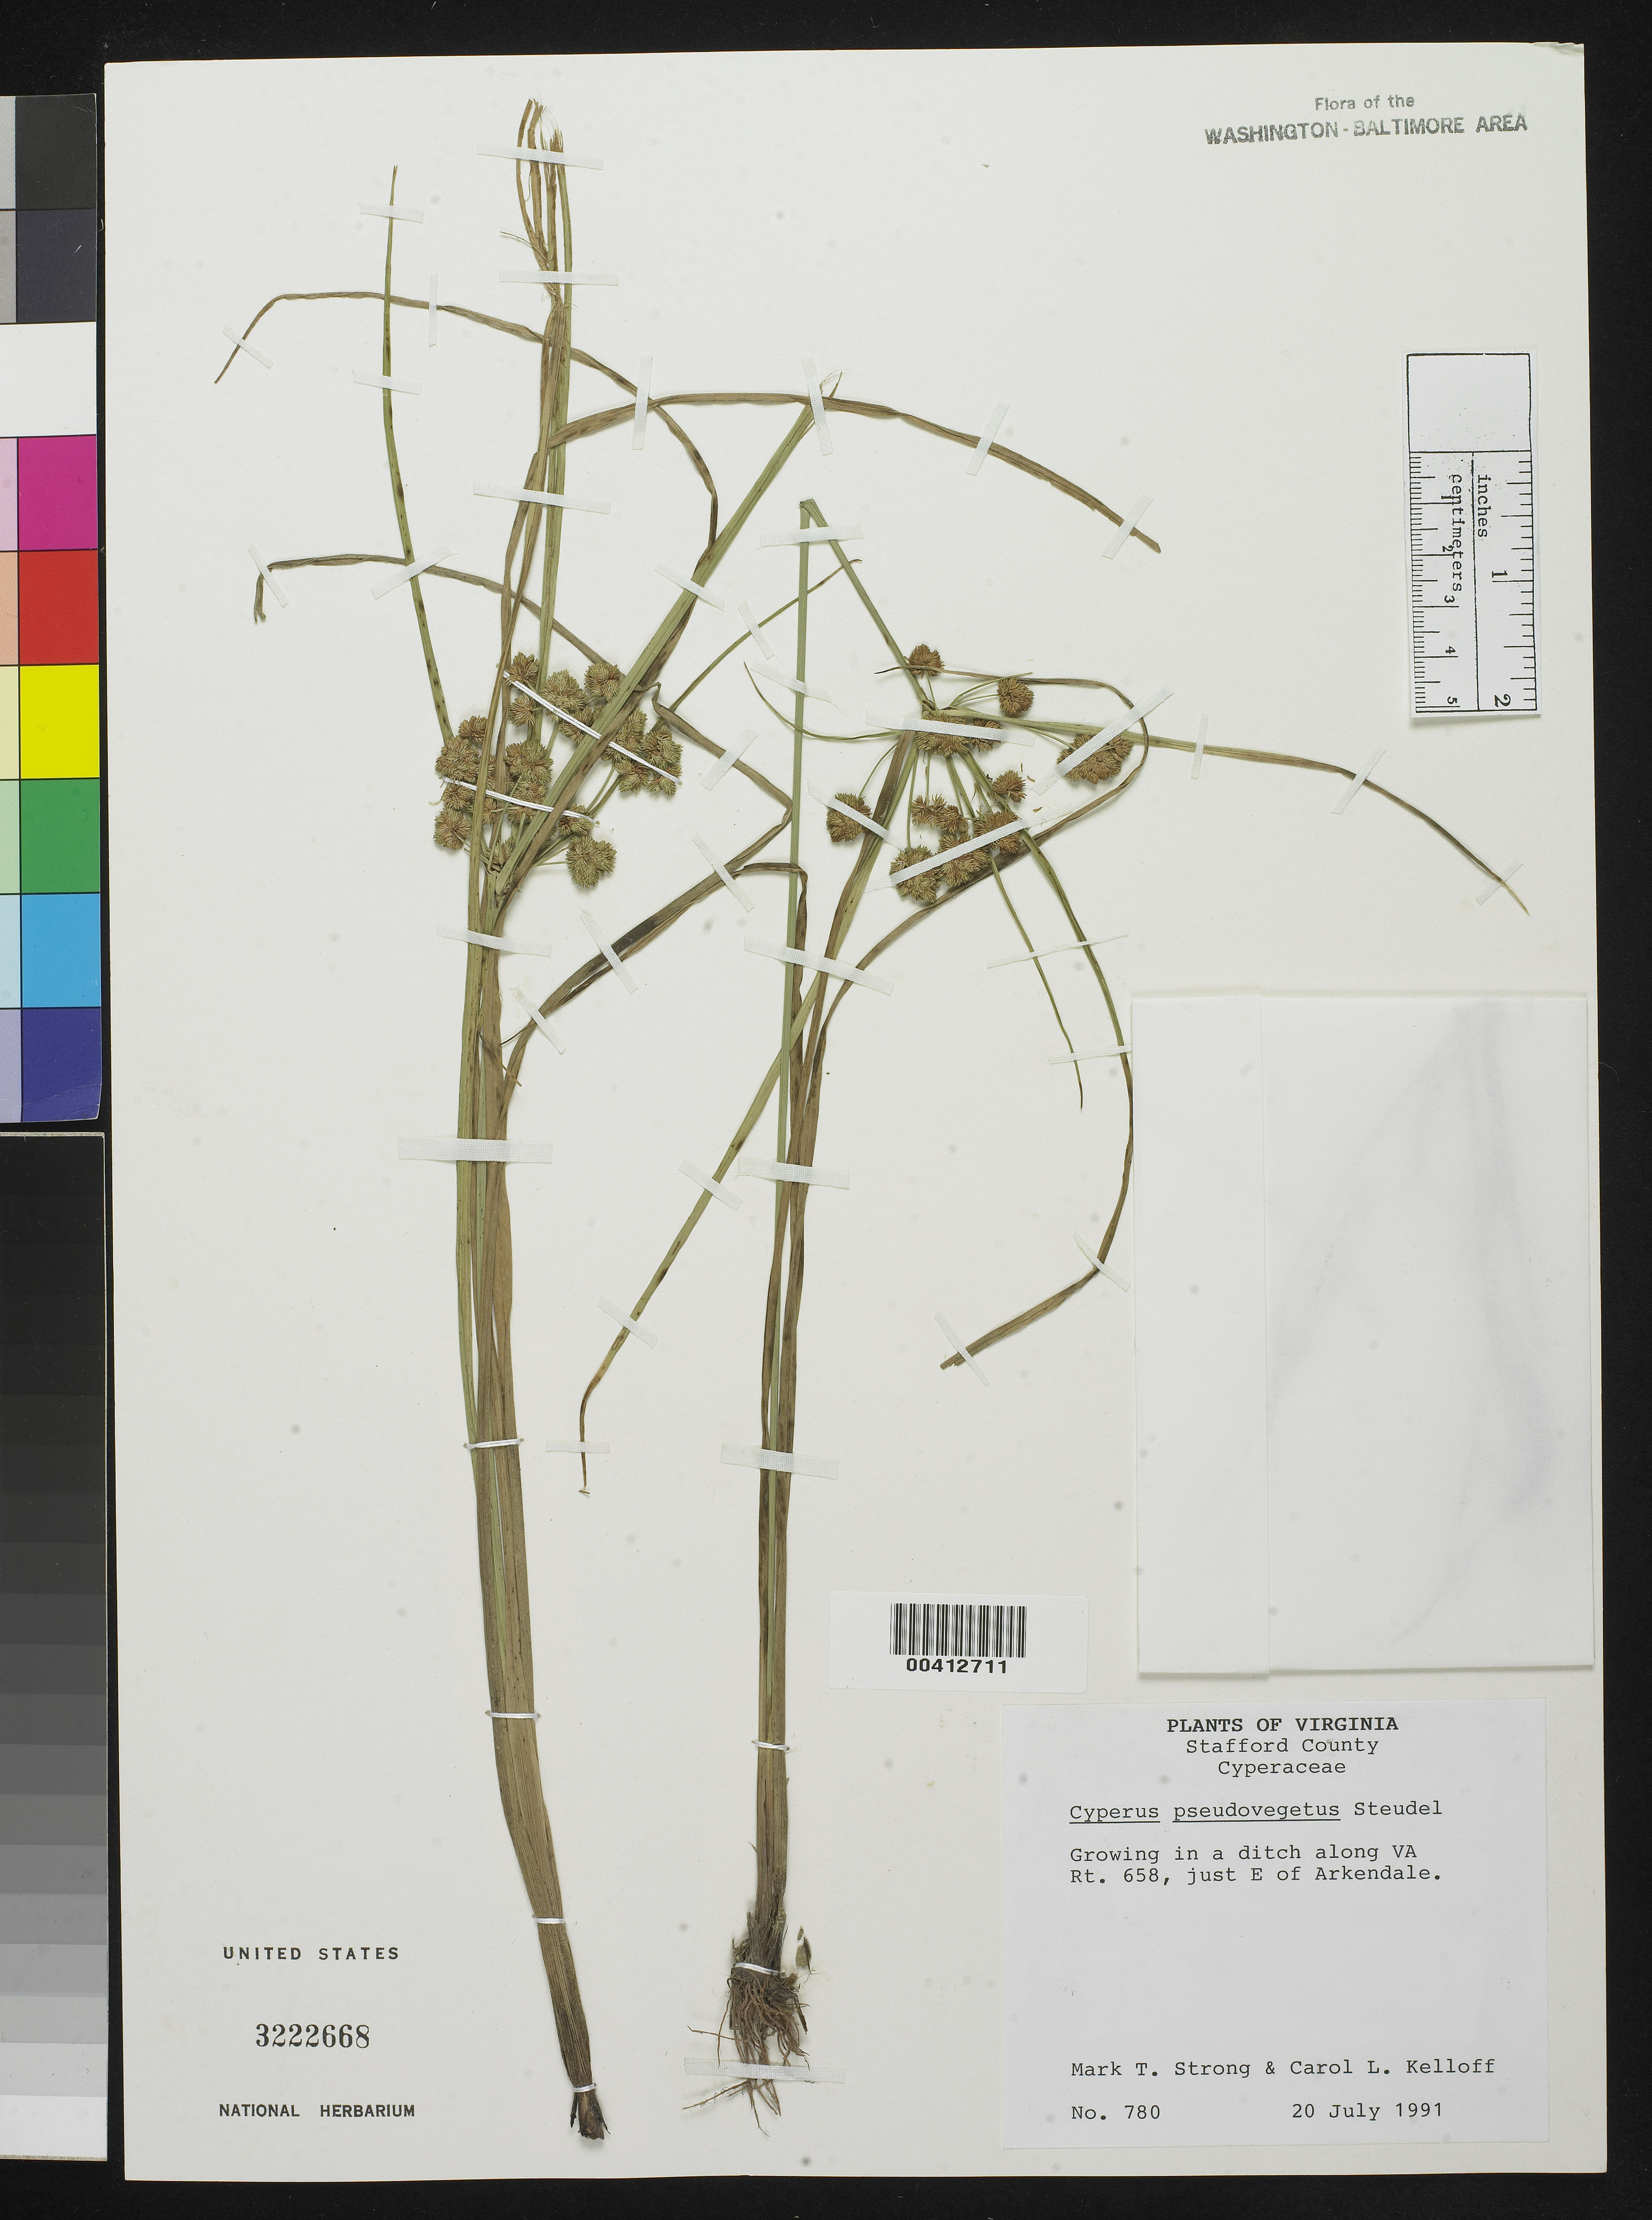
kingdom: Plantae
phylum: Tracheophyta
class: Liliopsida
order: Poales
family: Cyperaceae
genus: Cyperus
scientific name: Cyperus pseudovegetus Steud.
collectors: M. T. Strong & C. L. Kelloff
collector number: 780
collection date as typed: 20 Jul 1991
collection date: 1991-07-20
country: United States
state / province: Virginia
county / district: Stafford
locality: Ditch along VA Rt. 658, E of Arkendale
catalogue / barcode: US 3222668